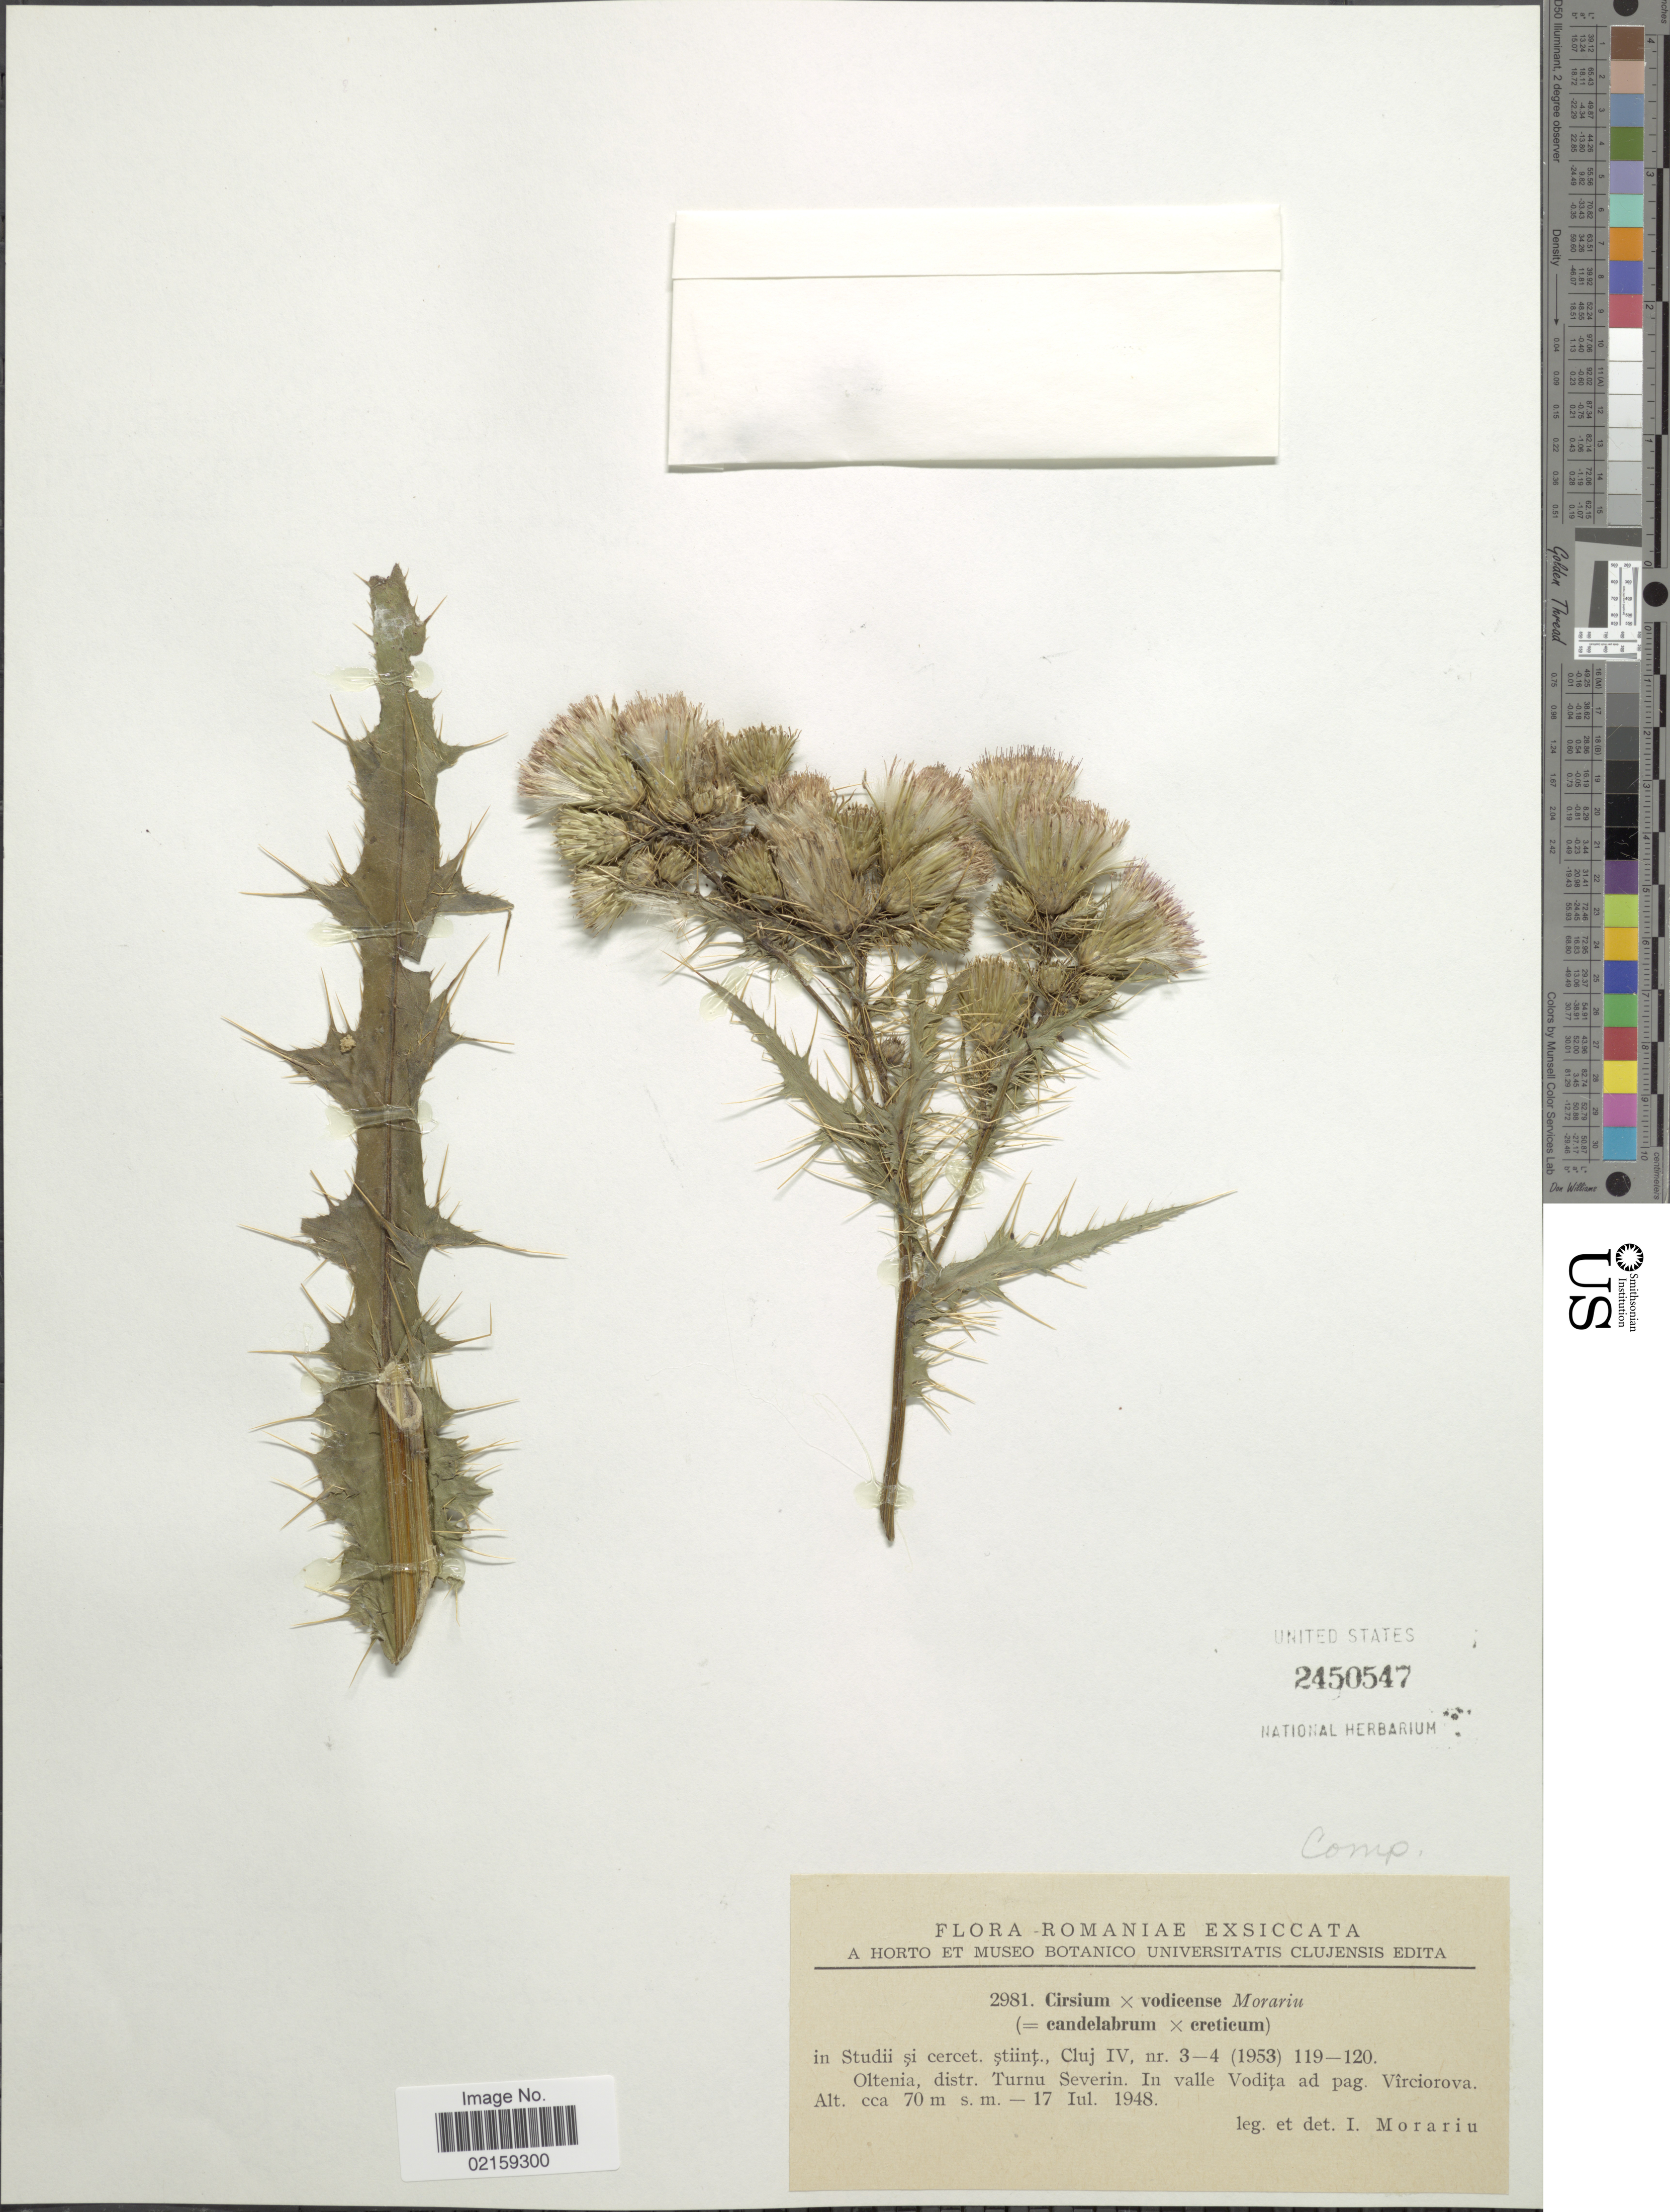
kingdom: Plantae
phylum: Tracheophyta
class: Magnoliopsida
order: Asterales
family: Asteraceae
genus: Cirsium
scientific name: Cirsium vodicense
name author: Morariu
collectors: I. Morariu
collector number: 2987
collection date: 1948-07-17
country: Romania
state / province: Cluj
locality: In Studii si cercet. stiint., Cluj IV. Oltenia, distr. Turnu Severin. In valle Vodita ad pag. Virciorova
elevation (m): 70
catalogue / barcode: US 2450547